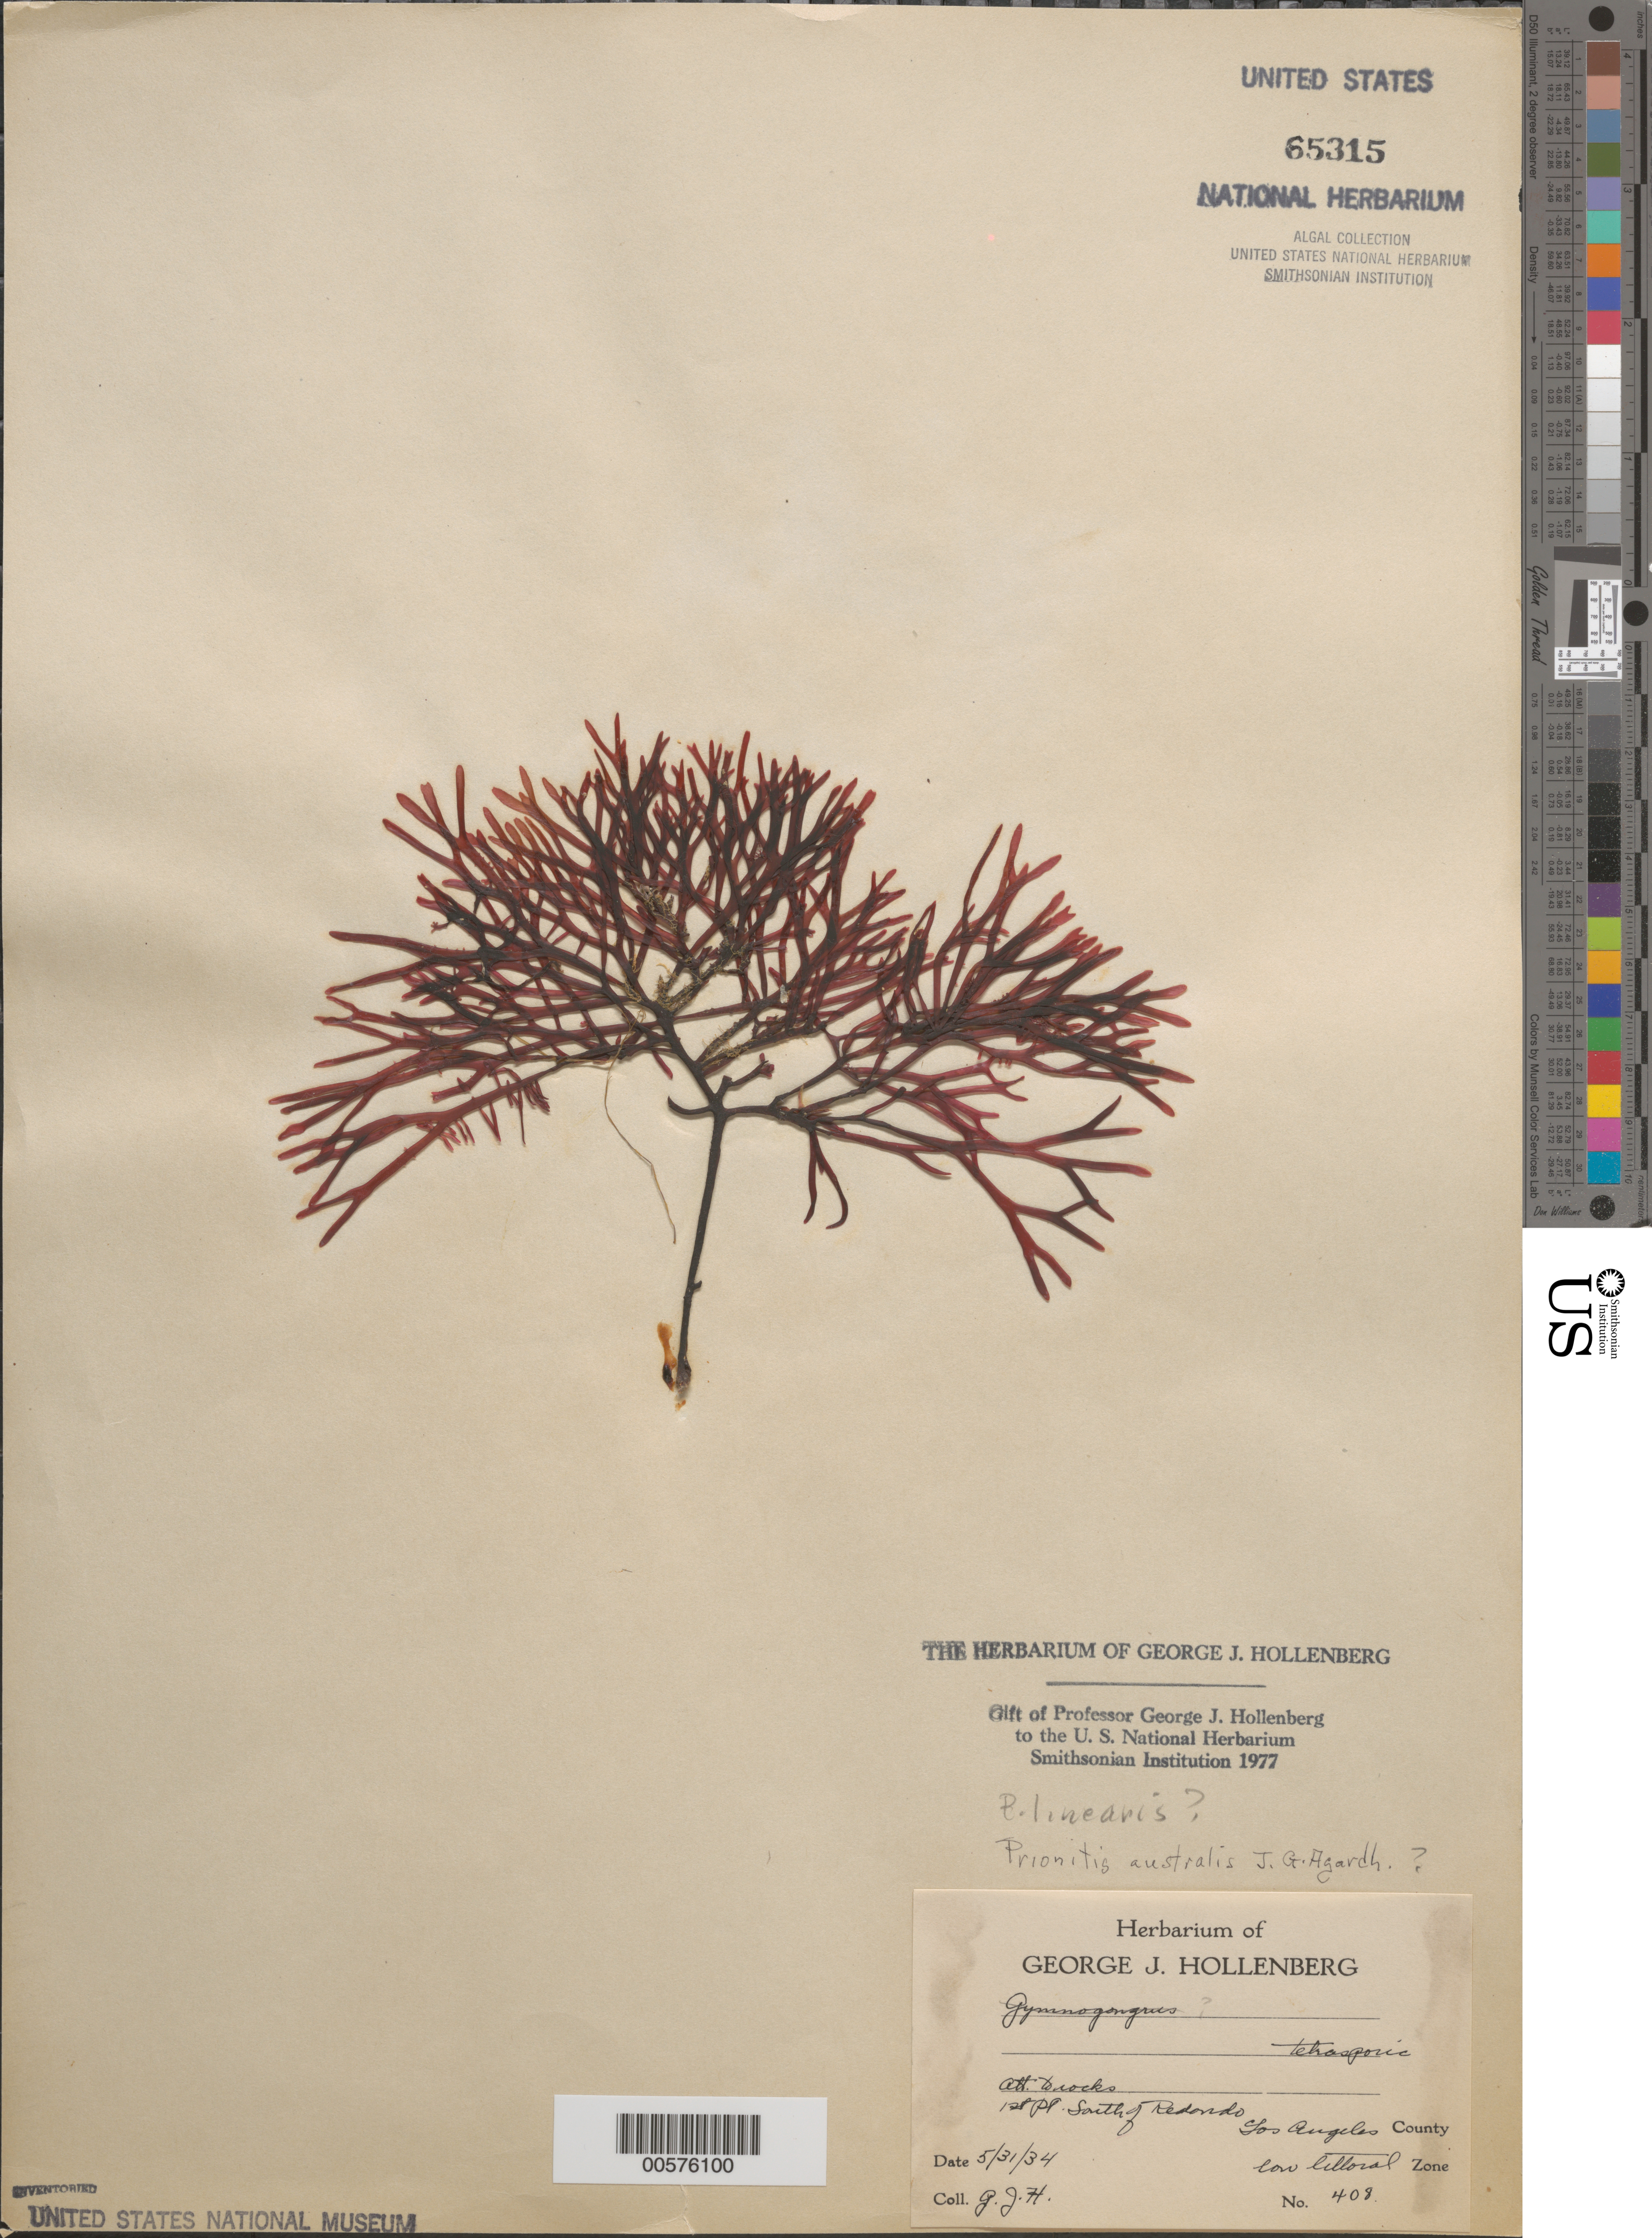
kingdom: Plantae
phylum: Rhodophyta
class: Florideophyceae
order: Cryptonemiales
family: Cryptonemiaceae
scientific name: Prionitis linearis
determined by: Hollenberg, George J.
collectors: G. Hollenberg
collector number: GJH 408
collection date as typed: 31 May 1934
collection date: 1934-05-31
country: United States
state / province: California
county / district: Los Angeles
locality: First point south of Redondo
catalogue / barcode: US 65315